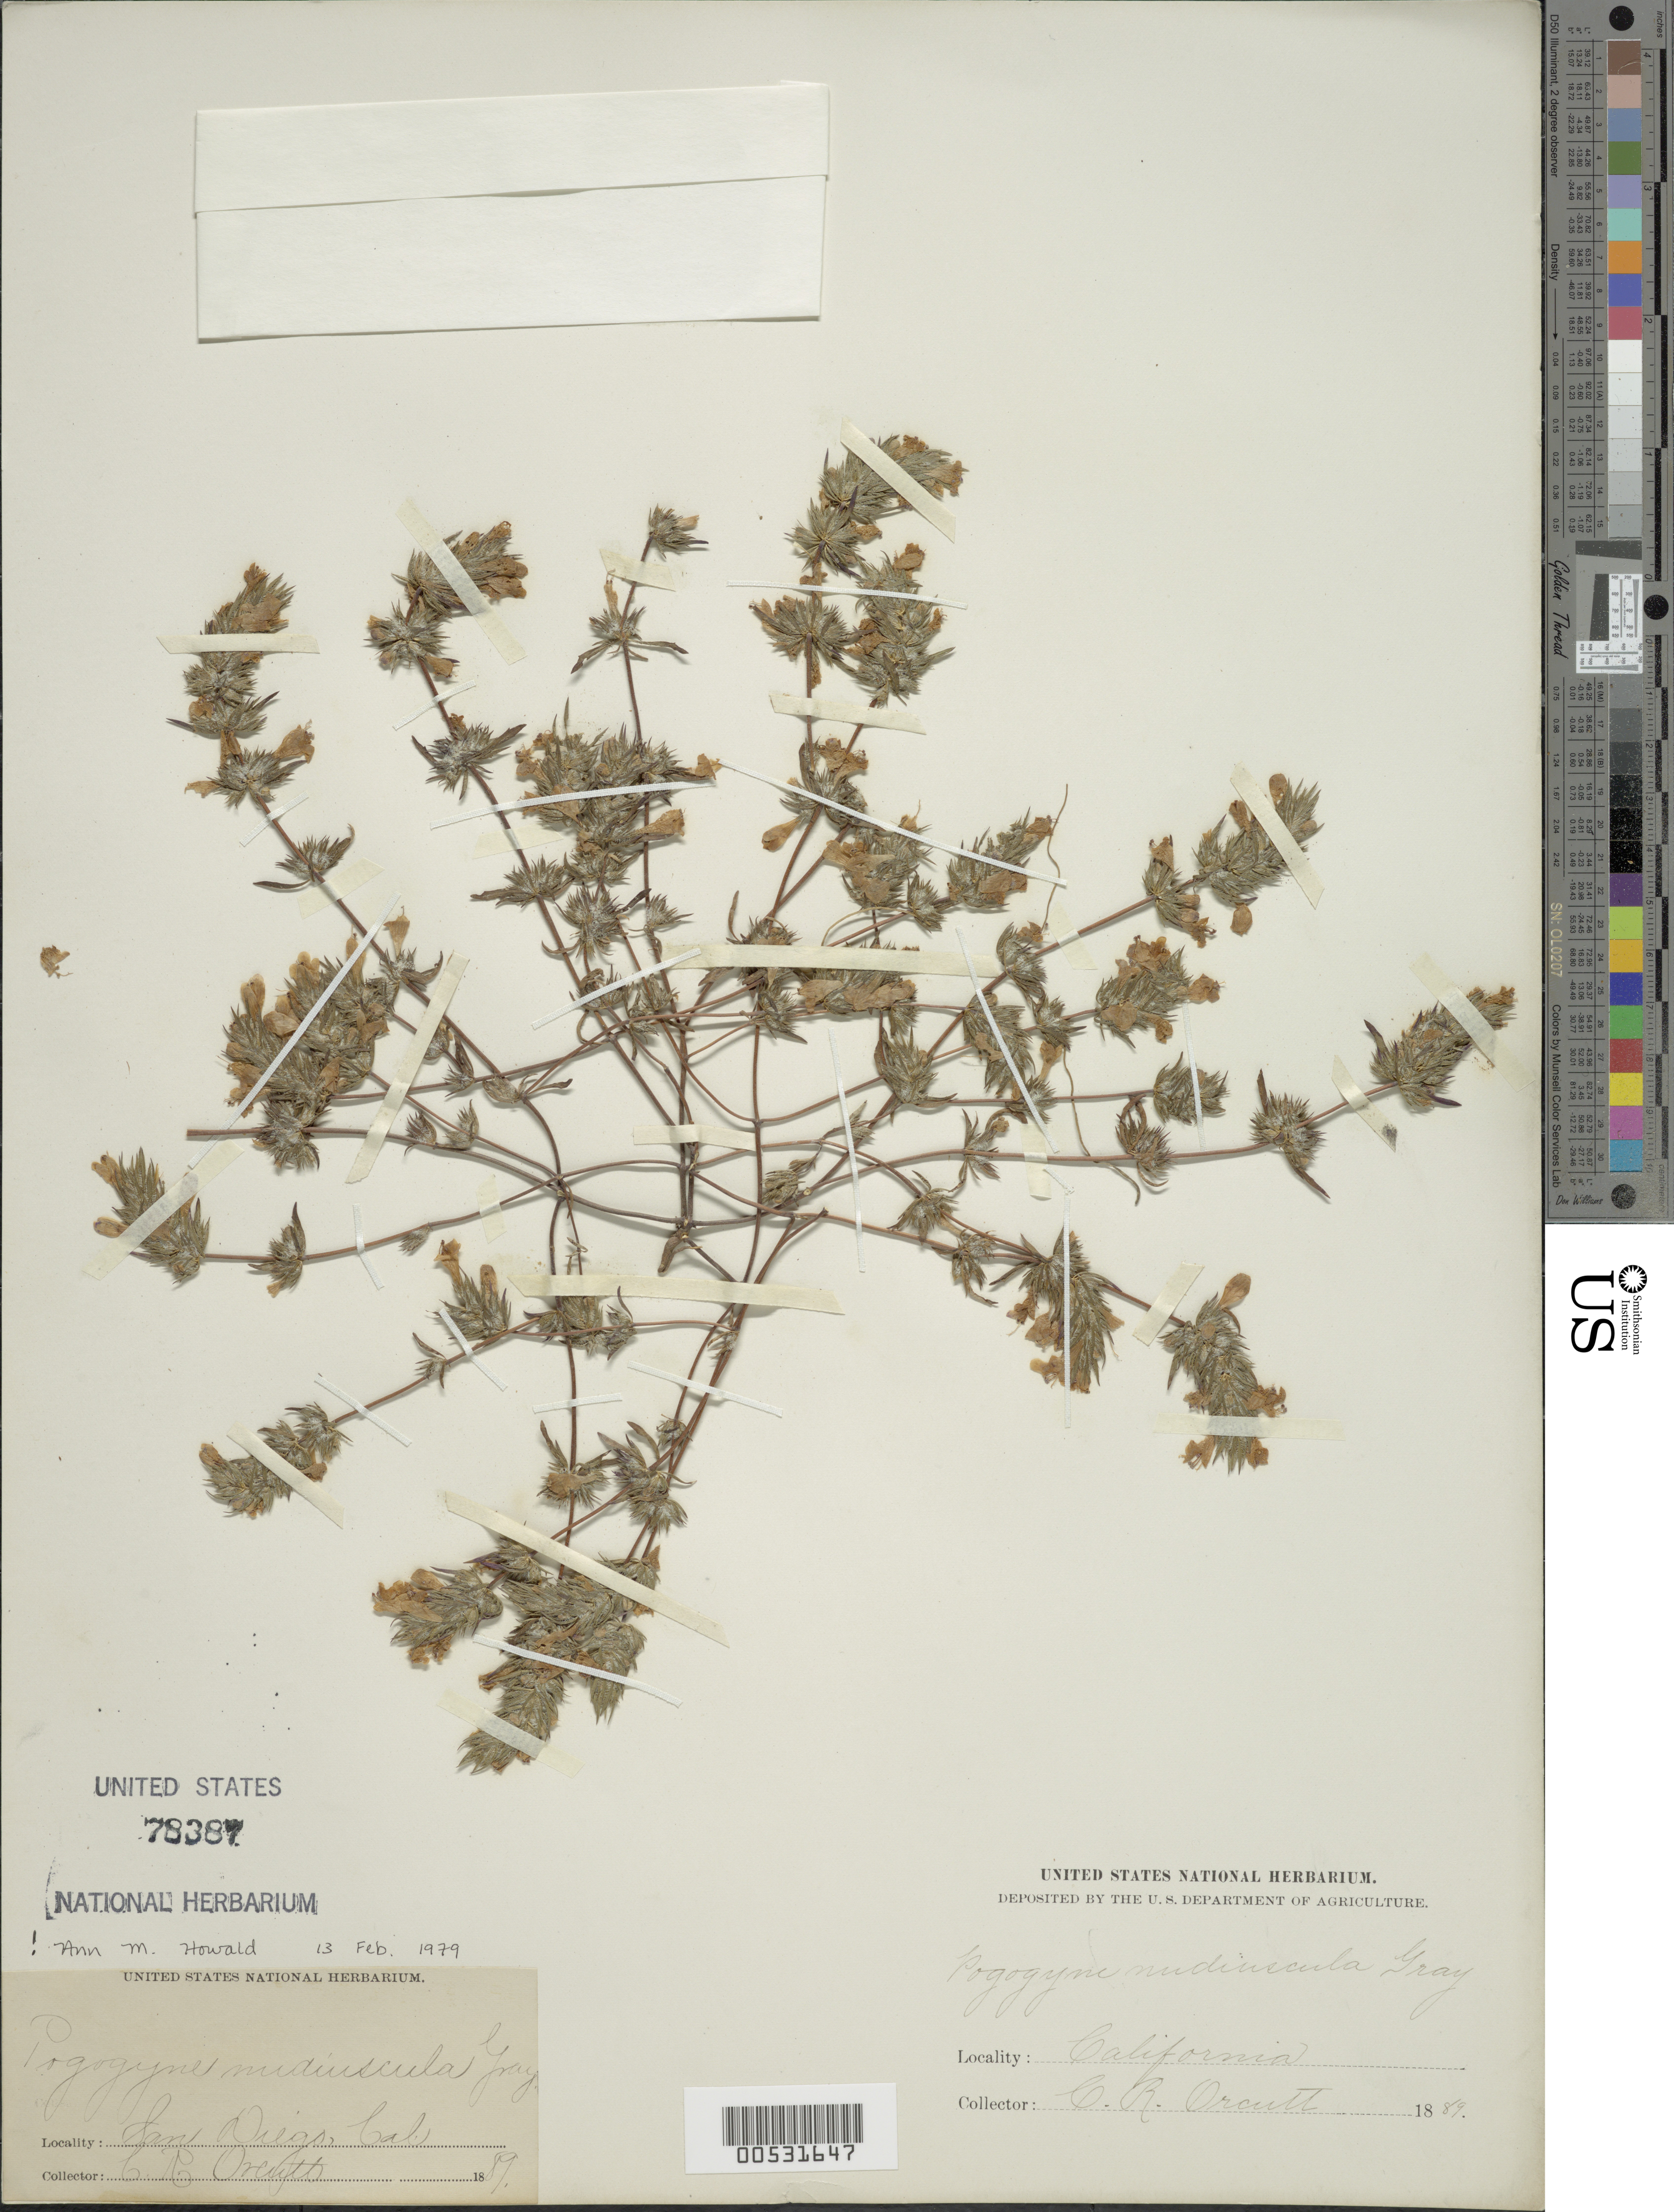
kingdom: Plantae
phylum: Tracheophyta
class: Magnoliopsida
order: Lamiales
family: Lamiaceae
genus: Pogogyne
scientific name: Pogogyne nudiuscula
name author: A. Gray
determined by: Howald, A. M.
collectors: C. R. Orcutt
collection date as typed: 1889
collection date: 1889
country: United States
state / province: California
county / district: San Diego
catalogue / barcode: US 78387